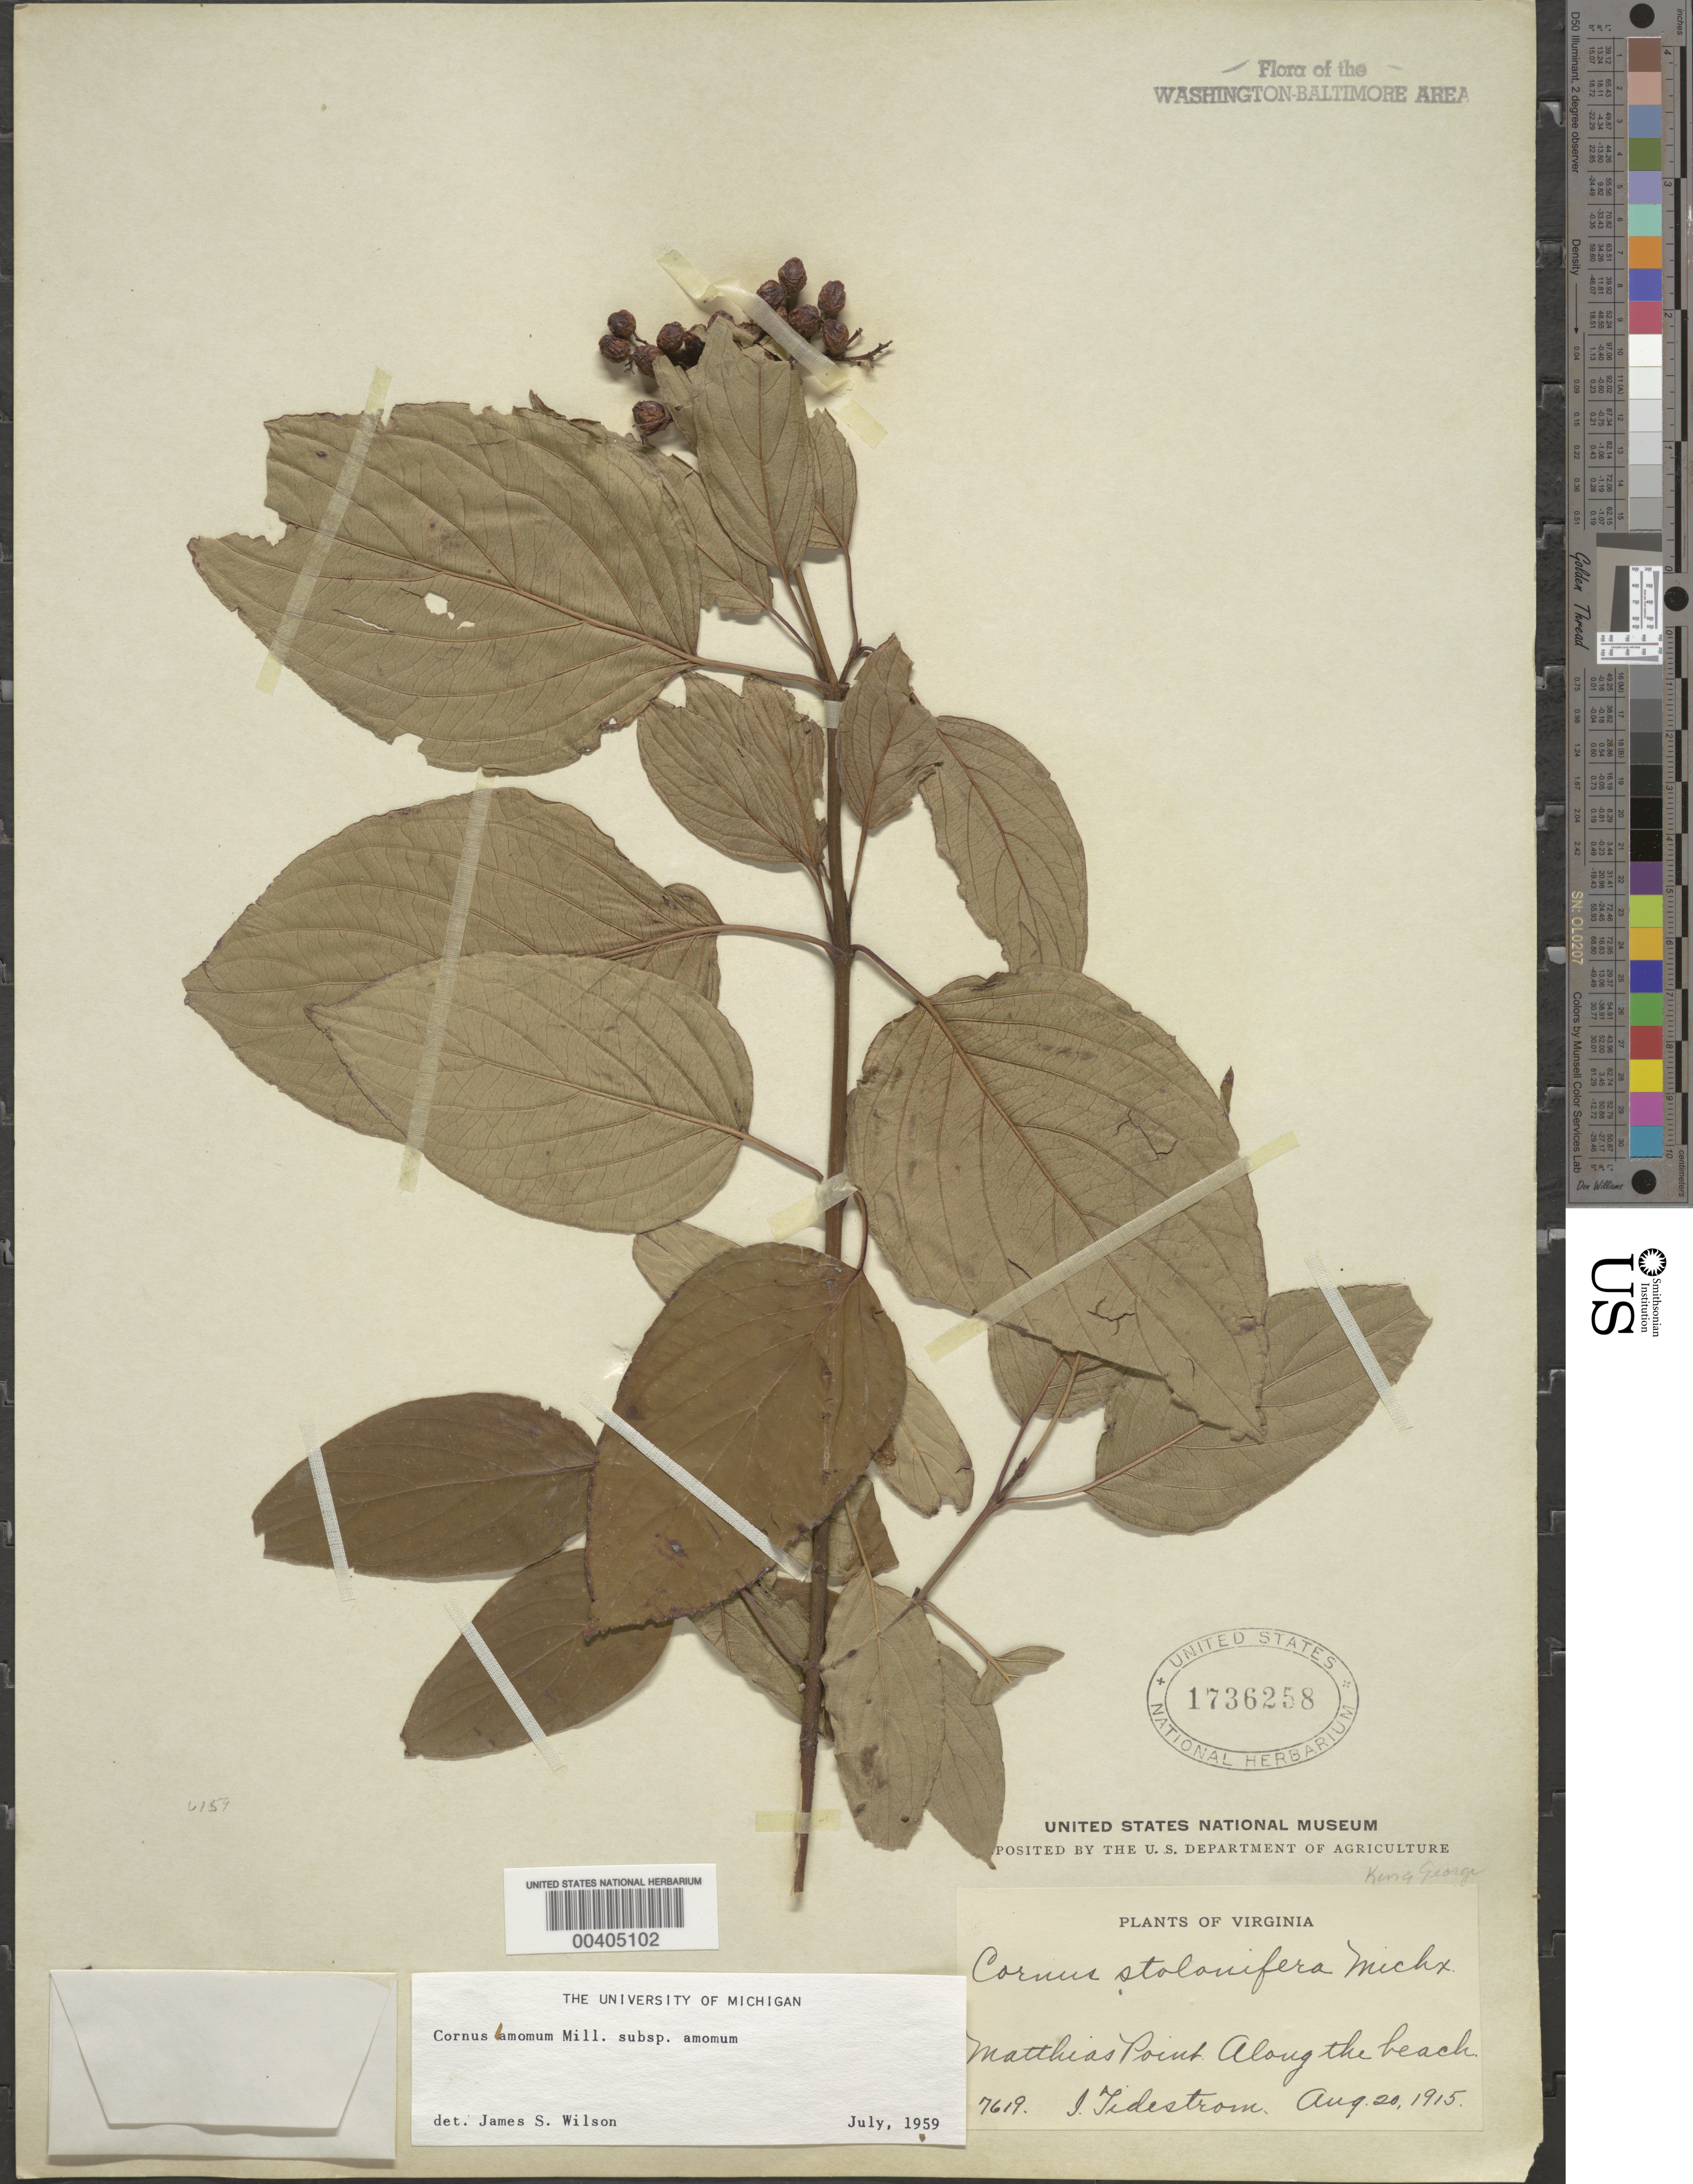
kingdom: Plantae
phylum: Tracheophyta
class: Magnoliopsida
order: Cornales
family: Cornaceae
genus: Cornus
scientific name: Cornus amomum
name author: Mill.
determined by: Wilson, J. S., (MICH), University of Michigan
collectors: I. F. Tidestrom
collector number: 7619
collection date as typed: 20 Aug 1915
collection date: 1915-08-20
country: United States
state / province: Virginia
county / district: King George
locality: Matthias Point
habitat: Along the beach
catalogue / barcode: US 1736258